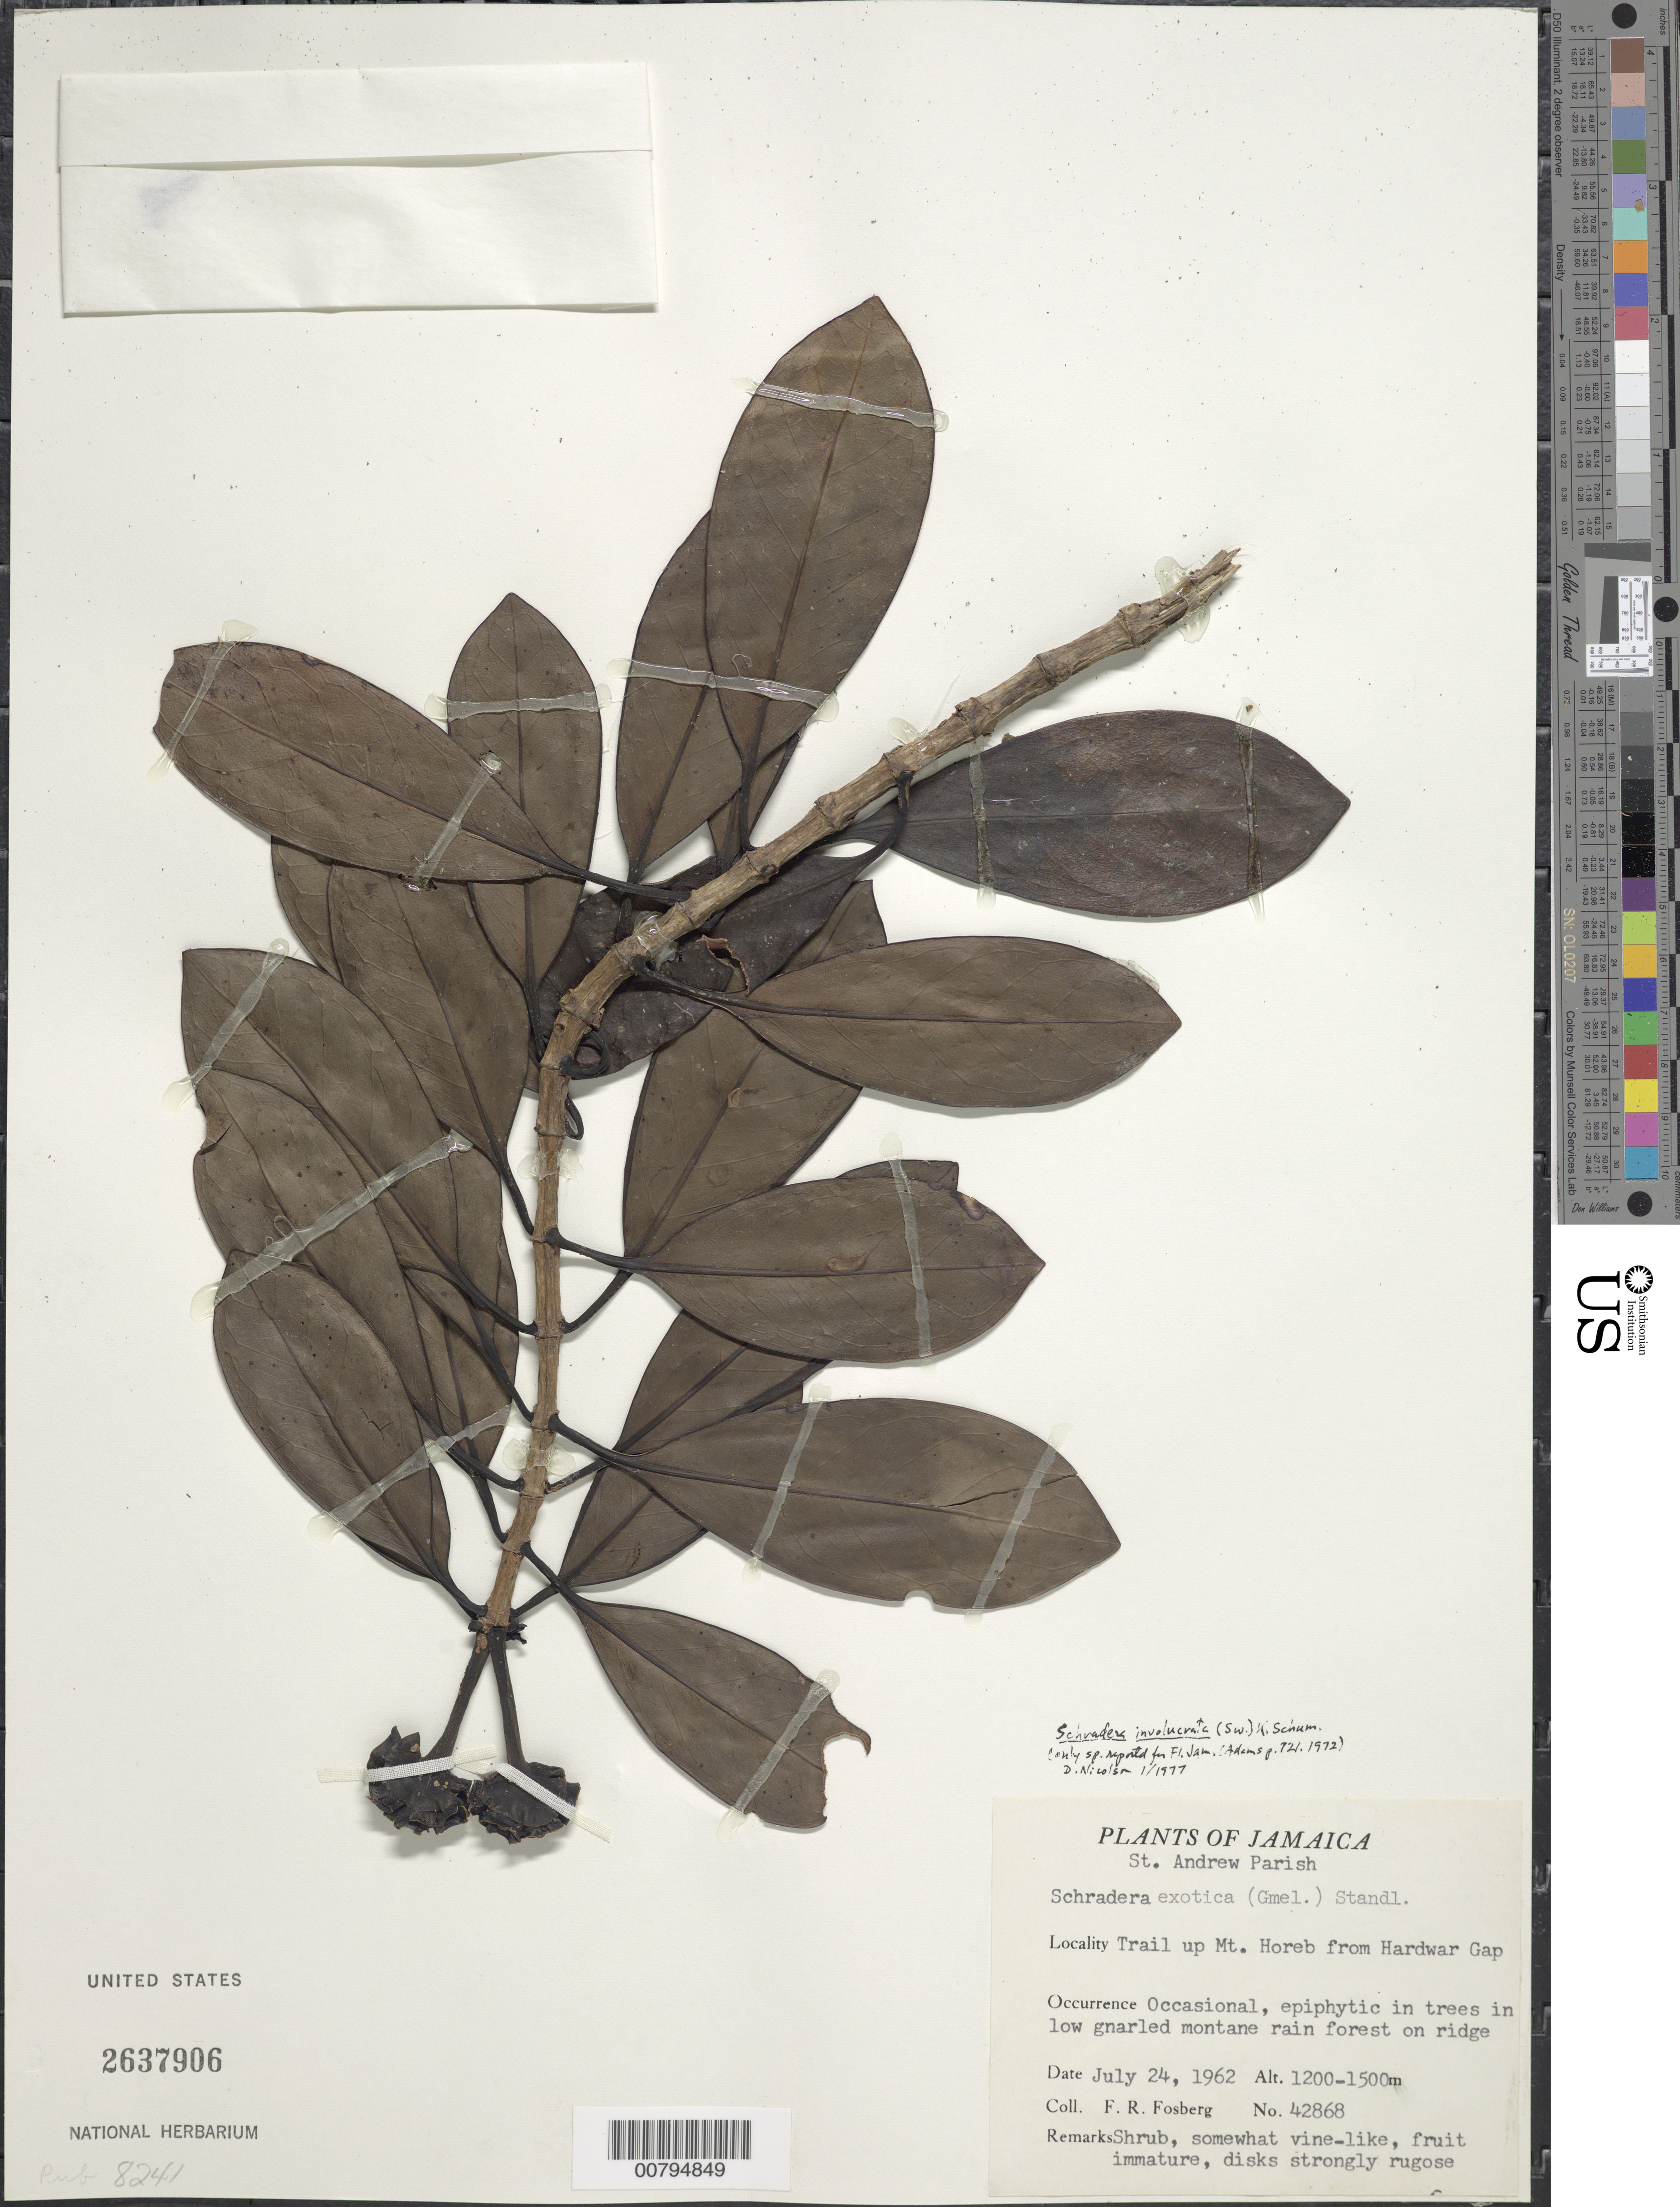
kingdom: Plantae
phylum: Tracheophyta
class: Magnoliopsida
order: Gentianales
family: Rubiaceae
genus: Schradera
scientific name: Schradera involucrata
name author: (Sw.) K. Schum.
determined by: Nicolson, Dan H.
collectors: F. R. Fosberg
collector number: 42868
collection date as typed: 24 Jul 1962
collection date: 1962-07-24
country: Jamaica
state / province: Saint Andrew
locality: On ridge along trail up Mt. Horeb from Hardwar Gap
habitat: In trees in low gnarled montane rainforest on ridge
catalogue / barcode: US 2637906